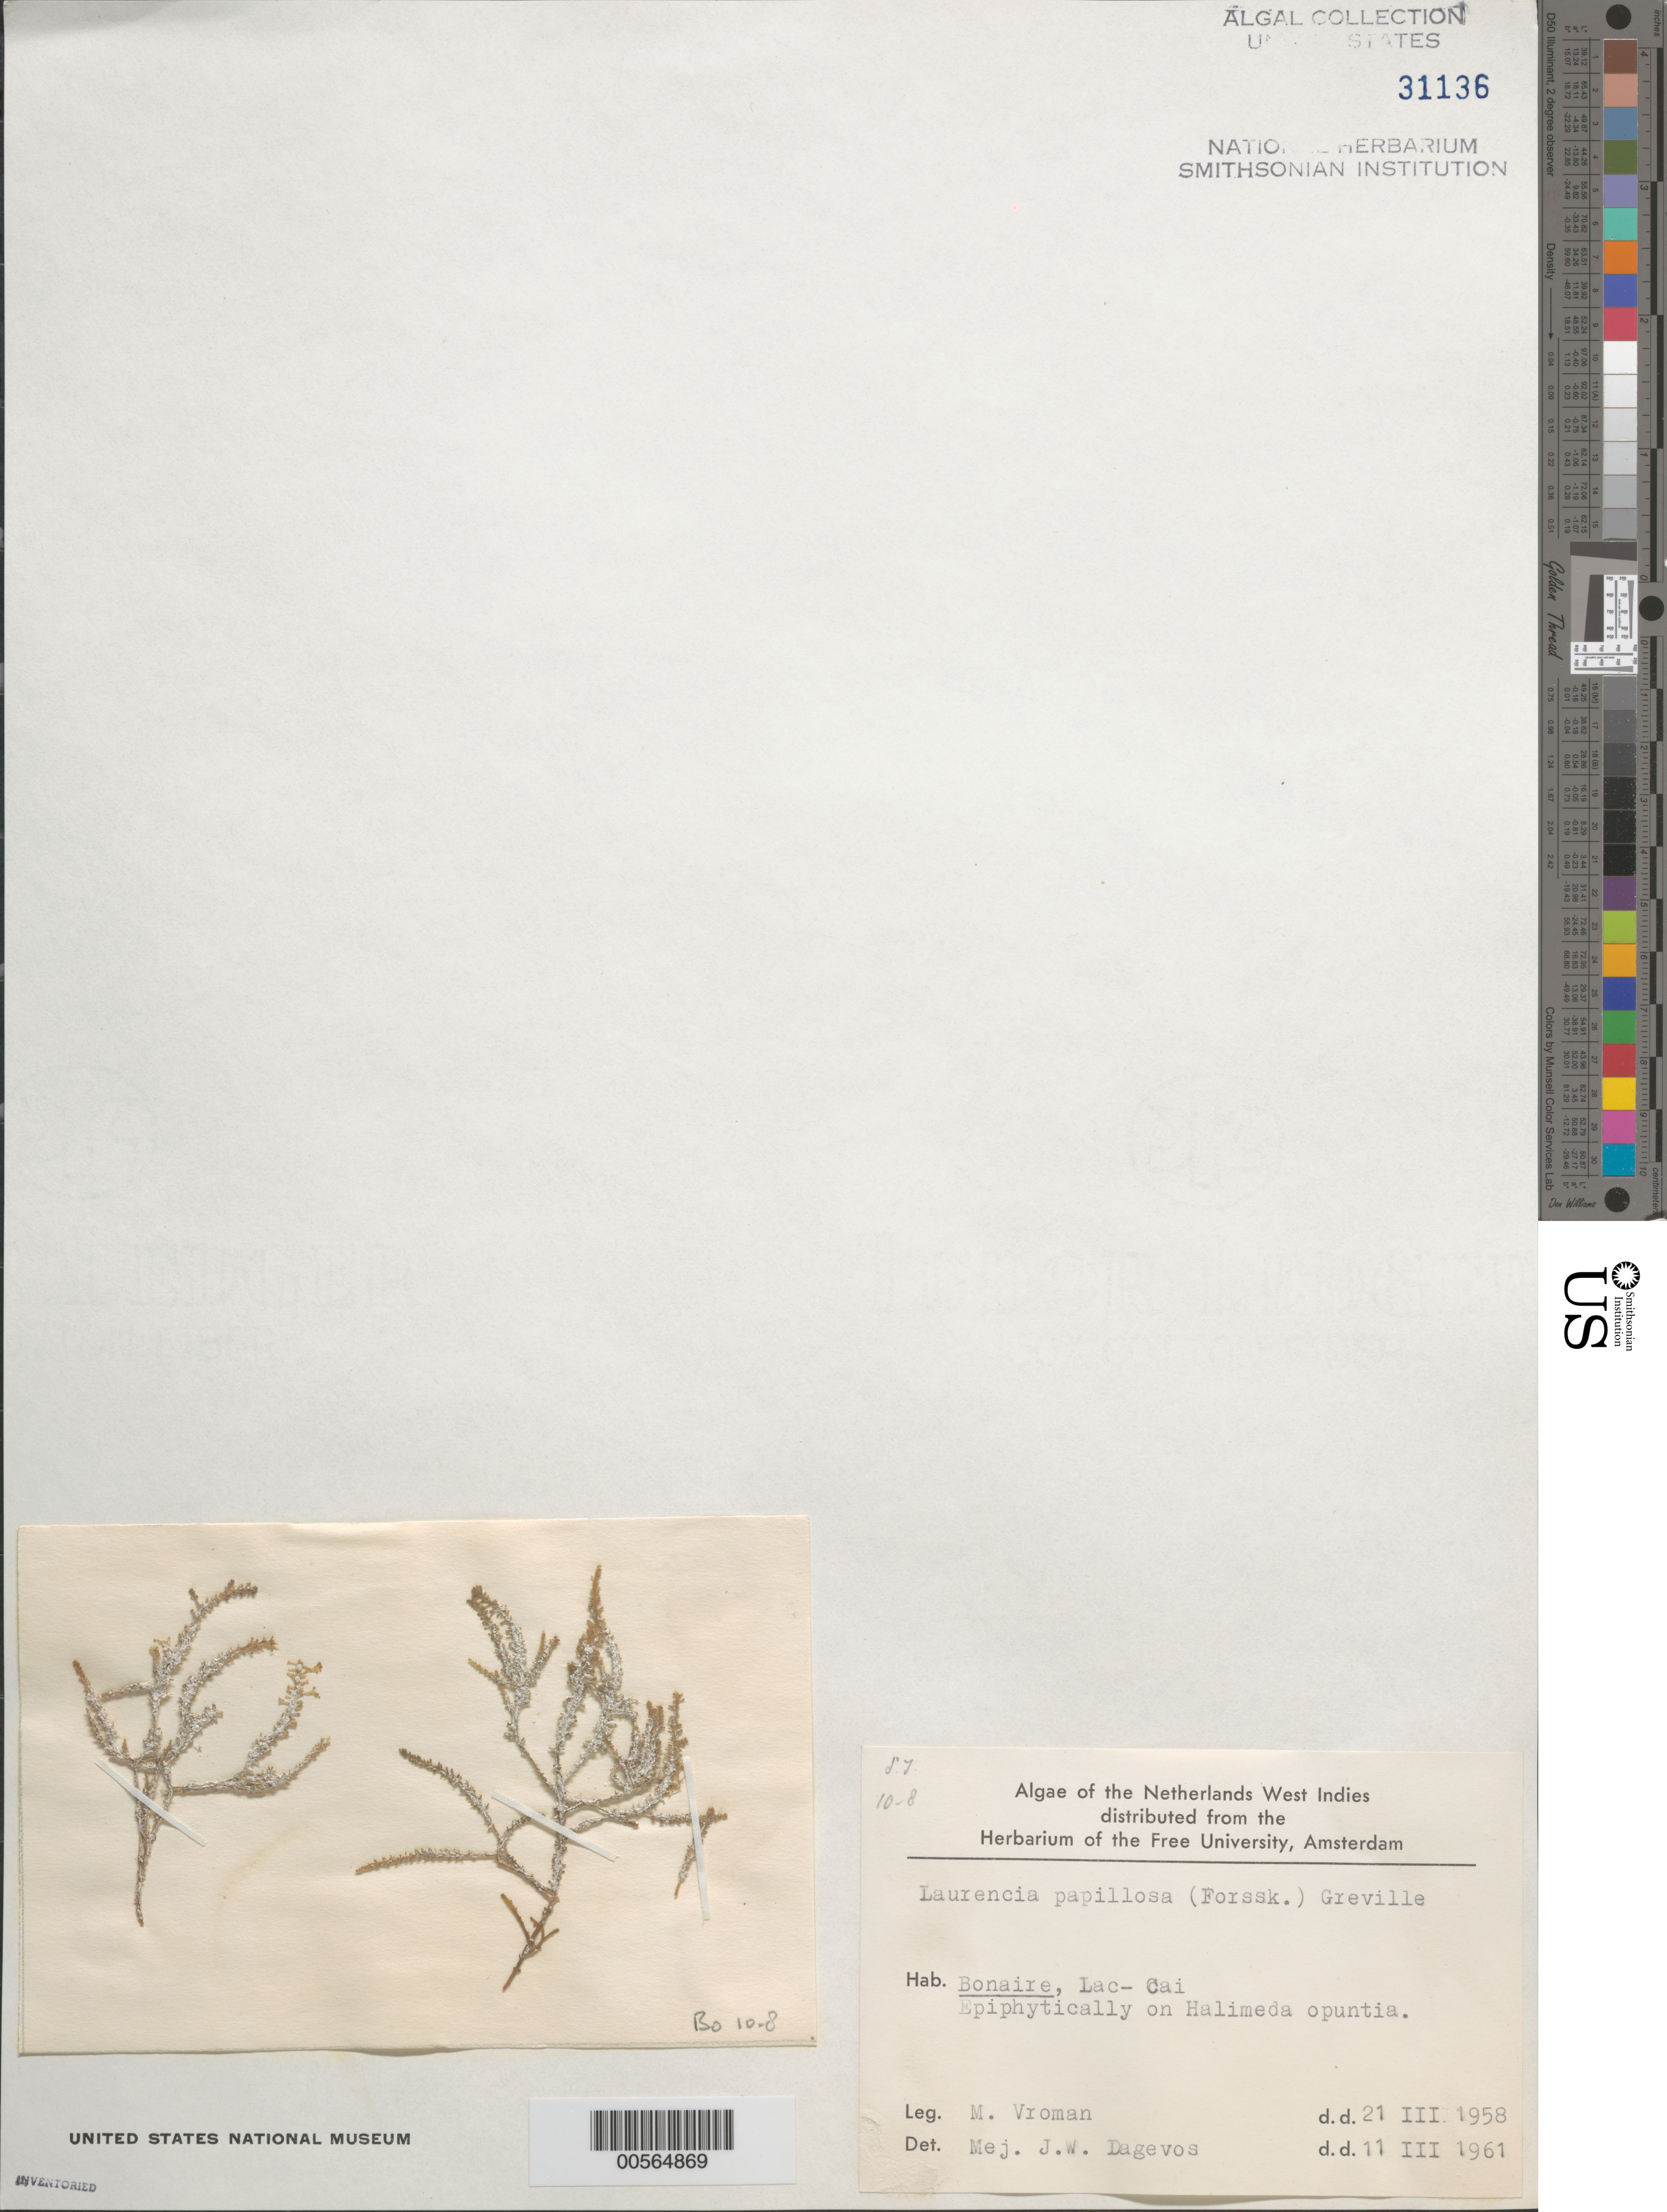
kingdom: Plantae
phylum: Rhodophyta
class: Florideophyceae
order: Ceramiales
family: Rhodomelaceae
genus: Palisada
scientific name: Palisada perforata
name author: (Bory) K.W. Nam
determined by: Algae name updating Project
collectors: M. Vroman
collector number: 10-8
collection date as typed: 21 Mar 1958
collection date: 1958-03-21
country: Netherlands Antilles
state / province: ABC Islands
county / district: Bonaire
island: Bonaire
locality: Lac-Cai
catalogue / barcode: US 31136